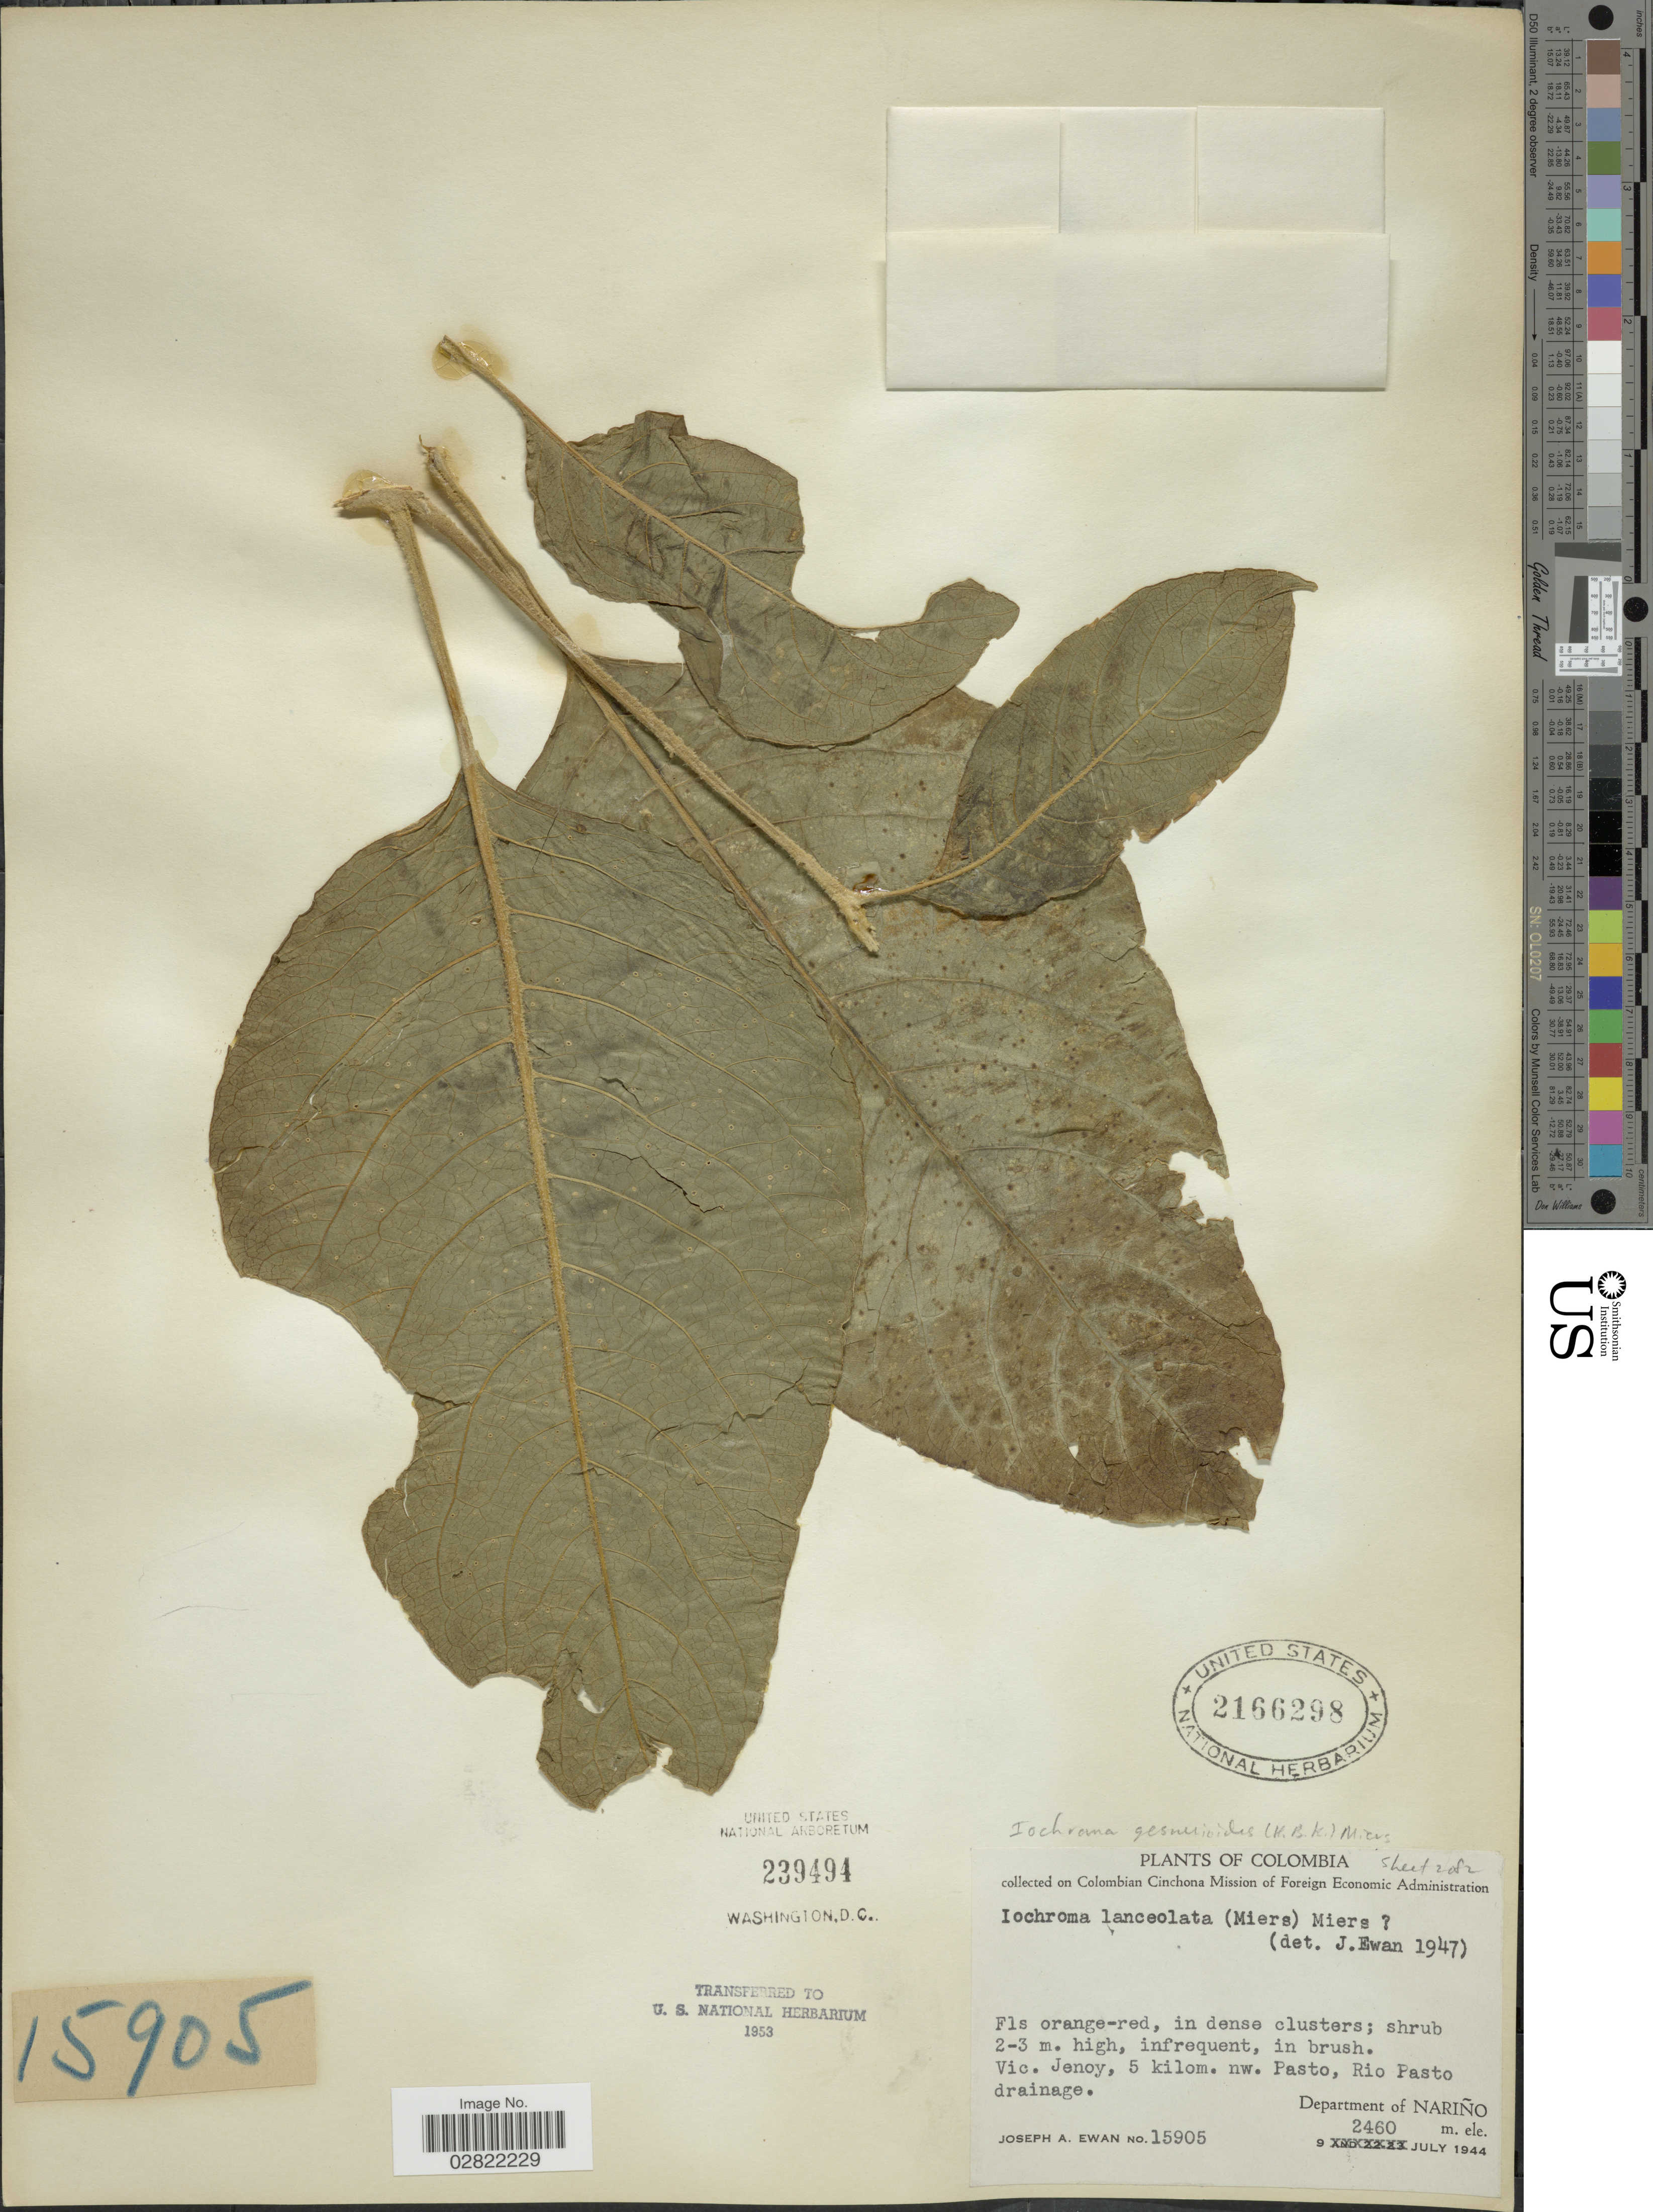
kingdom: Plantae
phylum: Tracheophyta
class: Magnoliopsida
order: Solanales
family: Solanaceae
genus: Iochroma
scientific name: Iochroma gesnerioides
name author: (Kunth) Miers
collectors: J. A. Ewan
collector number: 15905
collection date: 1944-07-09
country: Colombia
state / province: Nariño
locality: Vic. Jenoy, 5 kilom. nw. Pasto, Rio Pasto drainage, Department of Nariño.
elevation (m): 2460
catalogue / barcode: US 2166298